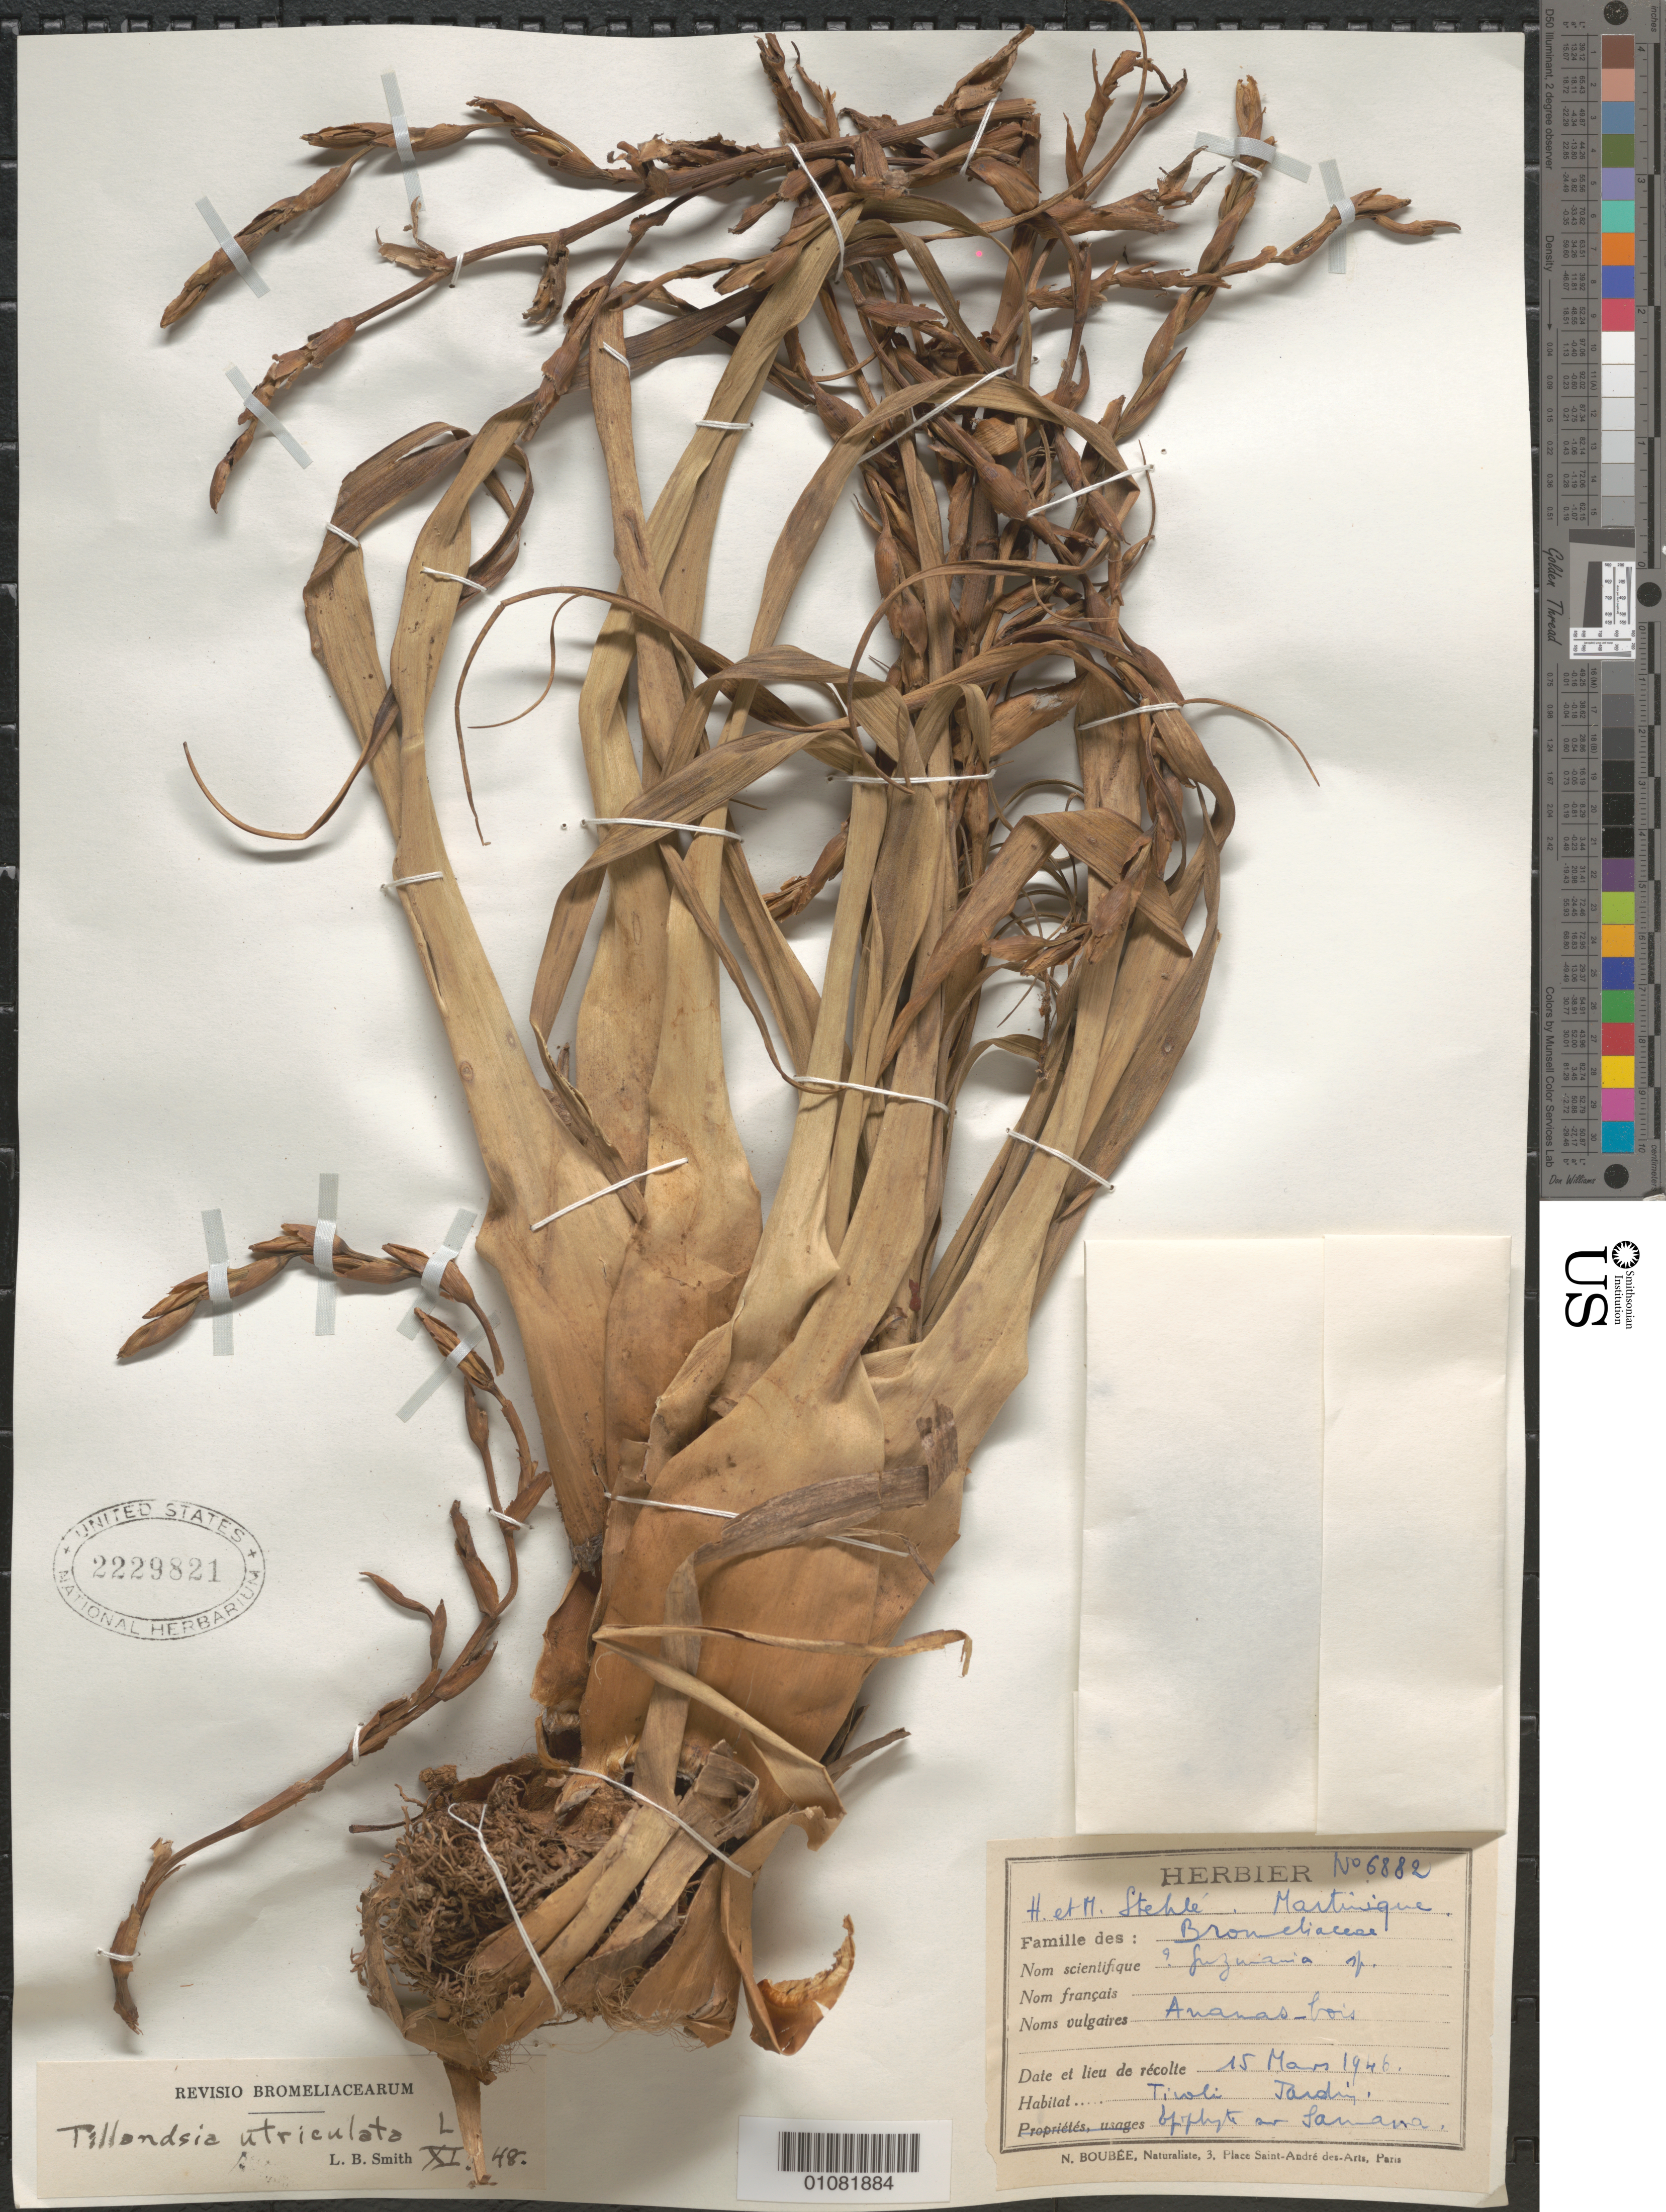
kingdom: Plantae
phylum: Tracheophyta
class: Liliopsida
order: Poales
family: Bromeliaceae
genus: Tillandsia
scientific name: Tillandsia utriculata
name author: L.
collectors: H. Stehlé & M. Stehlé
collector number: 6882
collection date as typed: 15 Mar 1946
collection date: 1946-03-15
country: Martinique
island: Martinique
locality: Tivoli Jardin.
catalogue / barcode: US 2229821